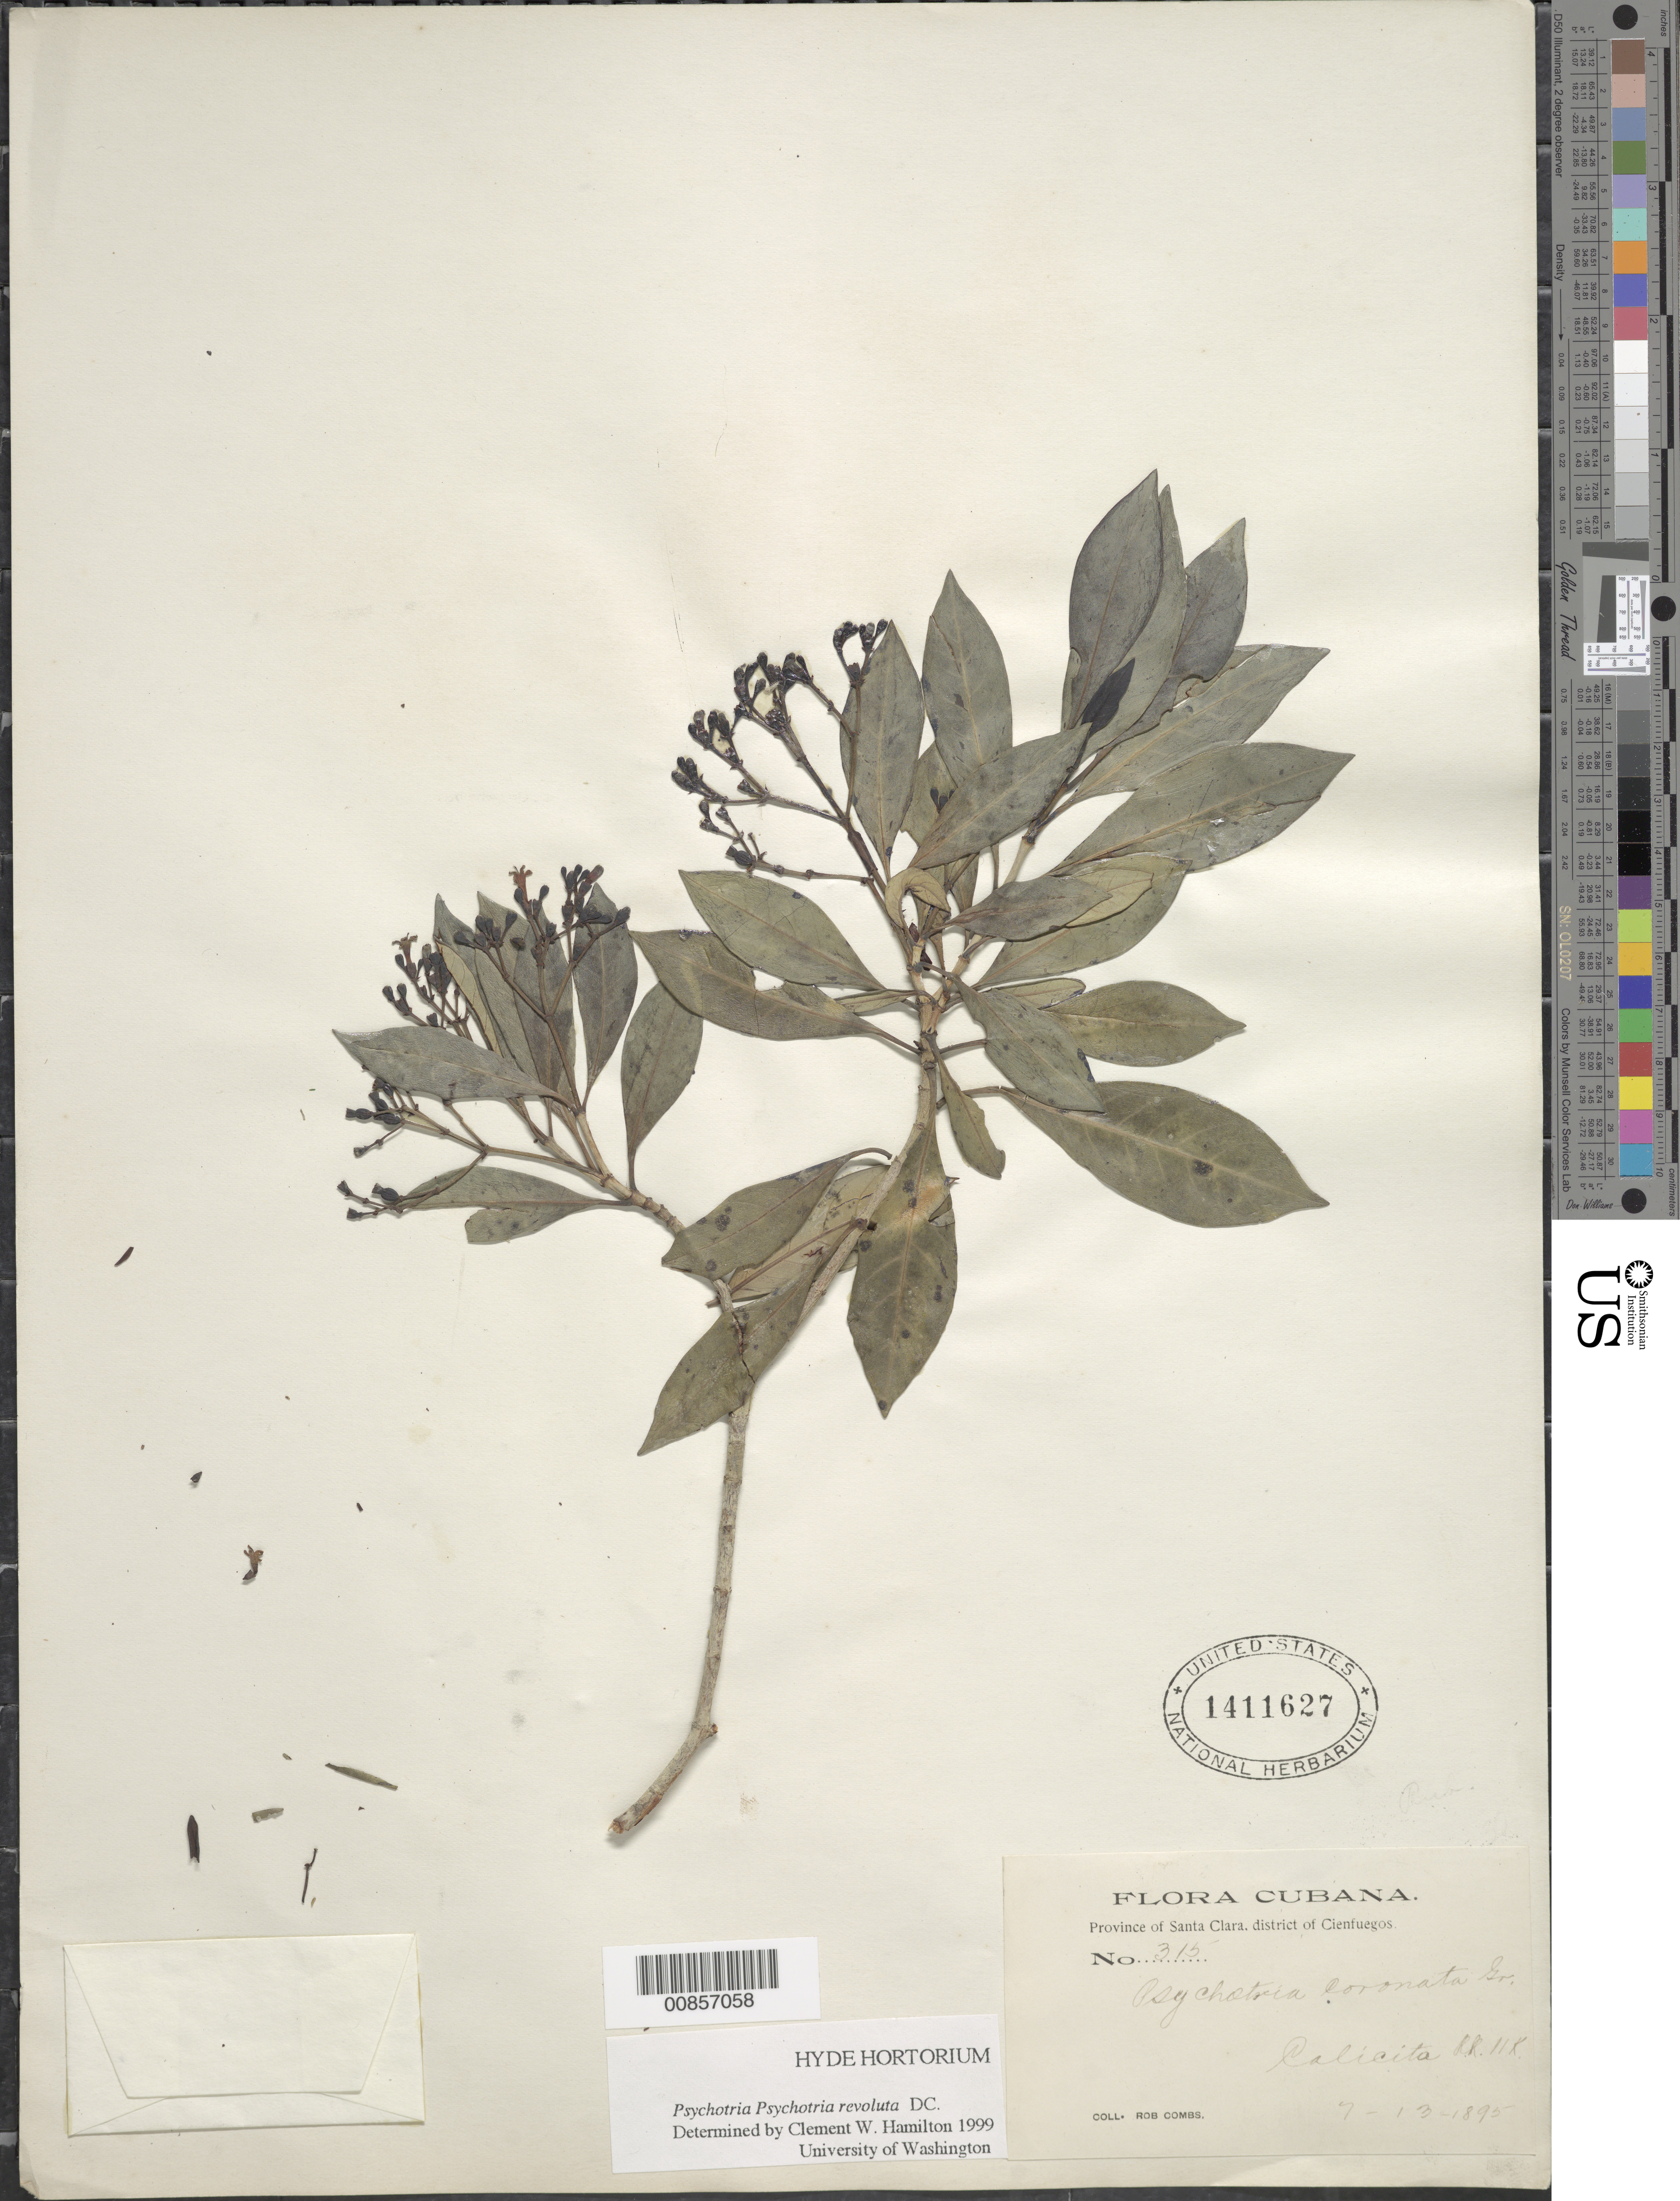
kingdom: Plantae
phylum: Tracheophyta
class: Magnoliopsida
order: Gentianales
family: Rubiaceae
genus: Psychotria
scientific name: Psychotria revoluta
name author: DC.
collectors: R. Combs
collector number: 315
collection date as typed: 13 Jul 1895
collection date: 1895-07-13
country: Cuba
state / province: Las Villas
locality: Cienfuegos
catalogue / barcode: US 1411627